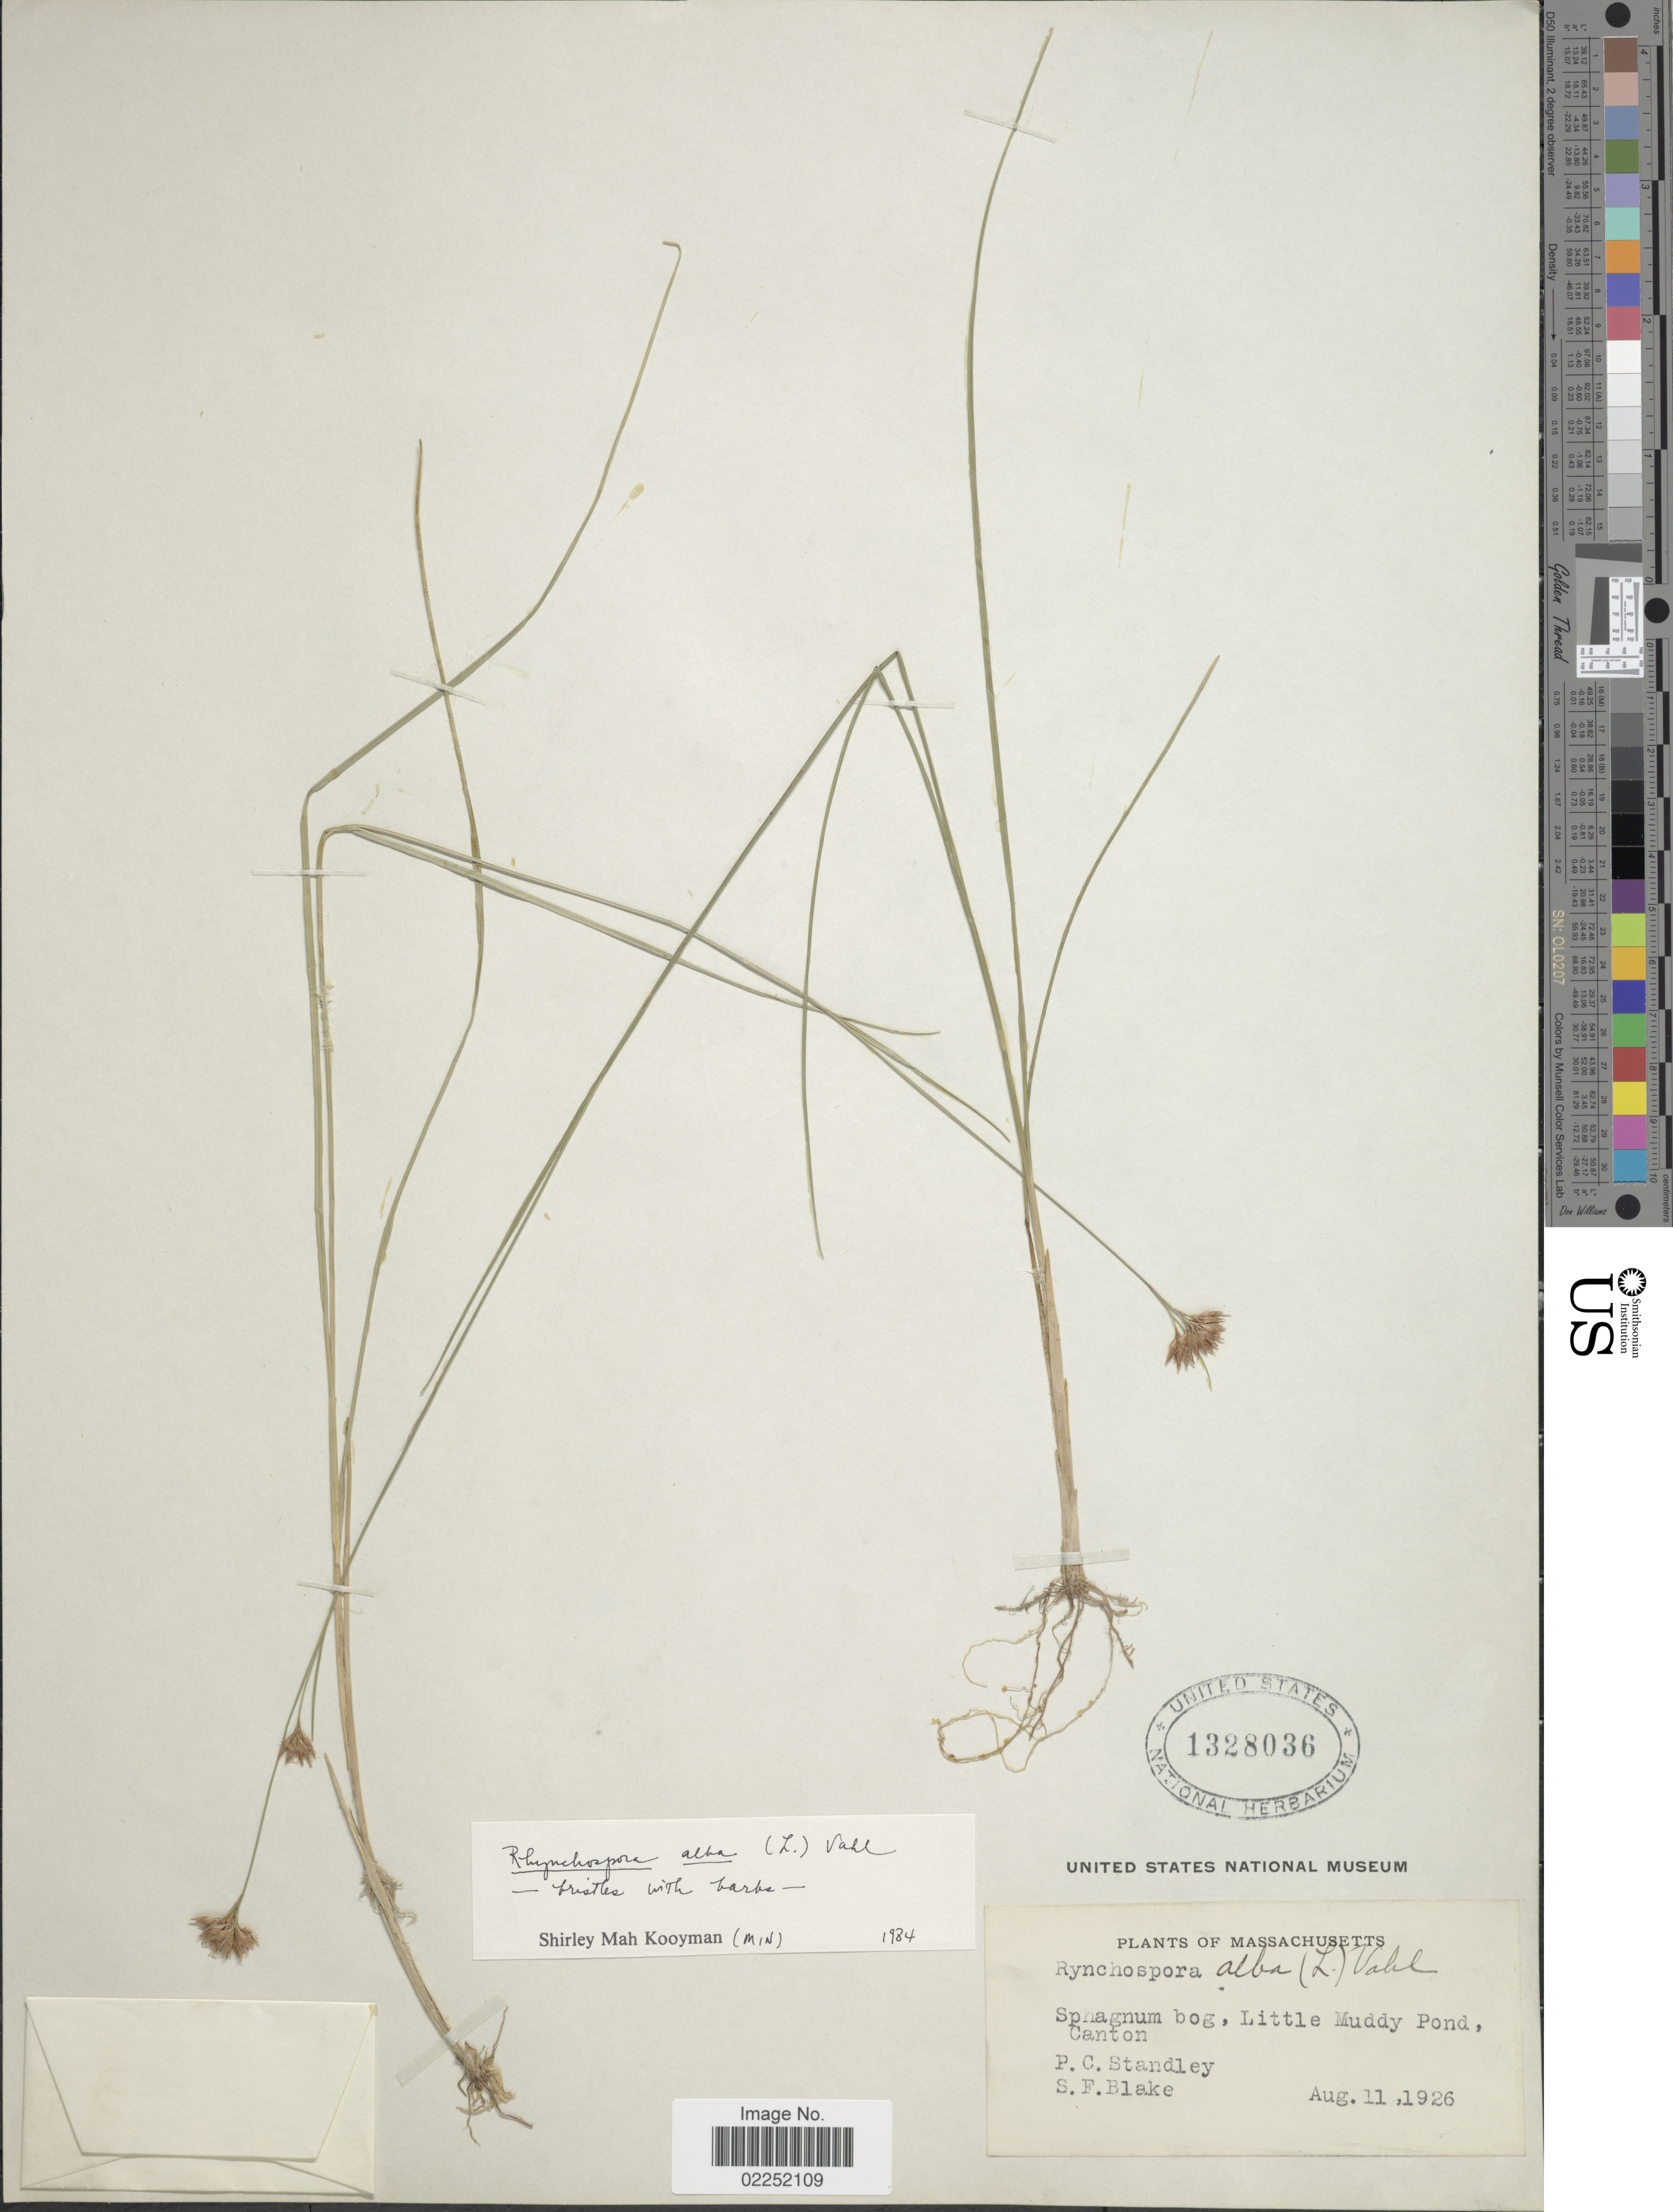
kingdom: Plantae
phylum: Tracheophyta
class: Liliopsida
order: Poales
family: Cyperaceae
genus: Rhynchospora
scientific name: Rhynchospora alba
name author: (L.) Vahl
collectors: P. C. Standley & S. Blake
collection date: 1926-08-11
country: United States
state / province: Massachusetts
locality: Sphagnum bog, Little Muddy Pond, Canton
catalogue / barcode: US 1328036